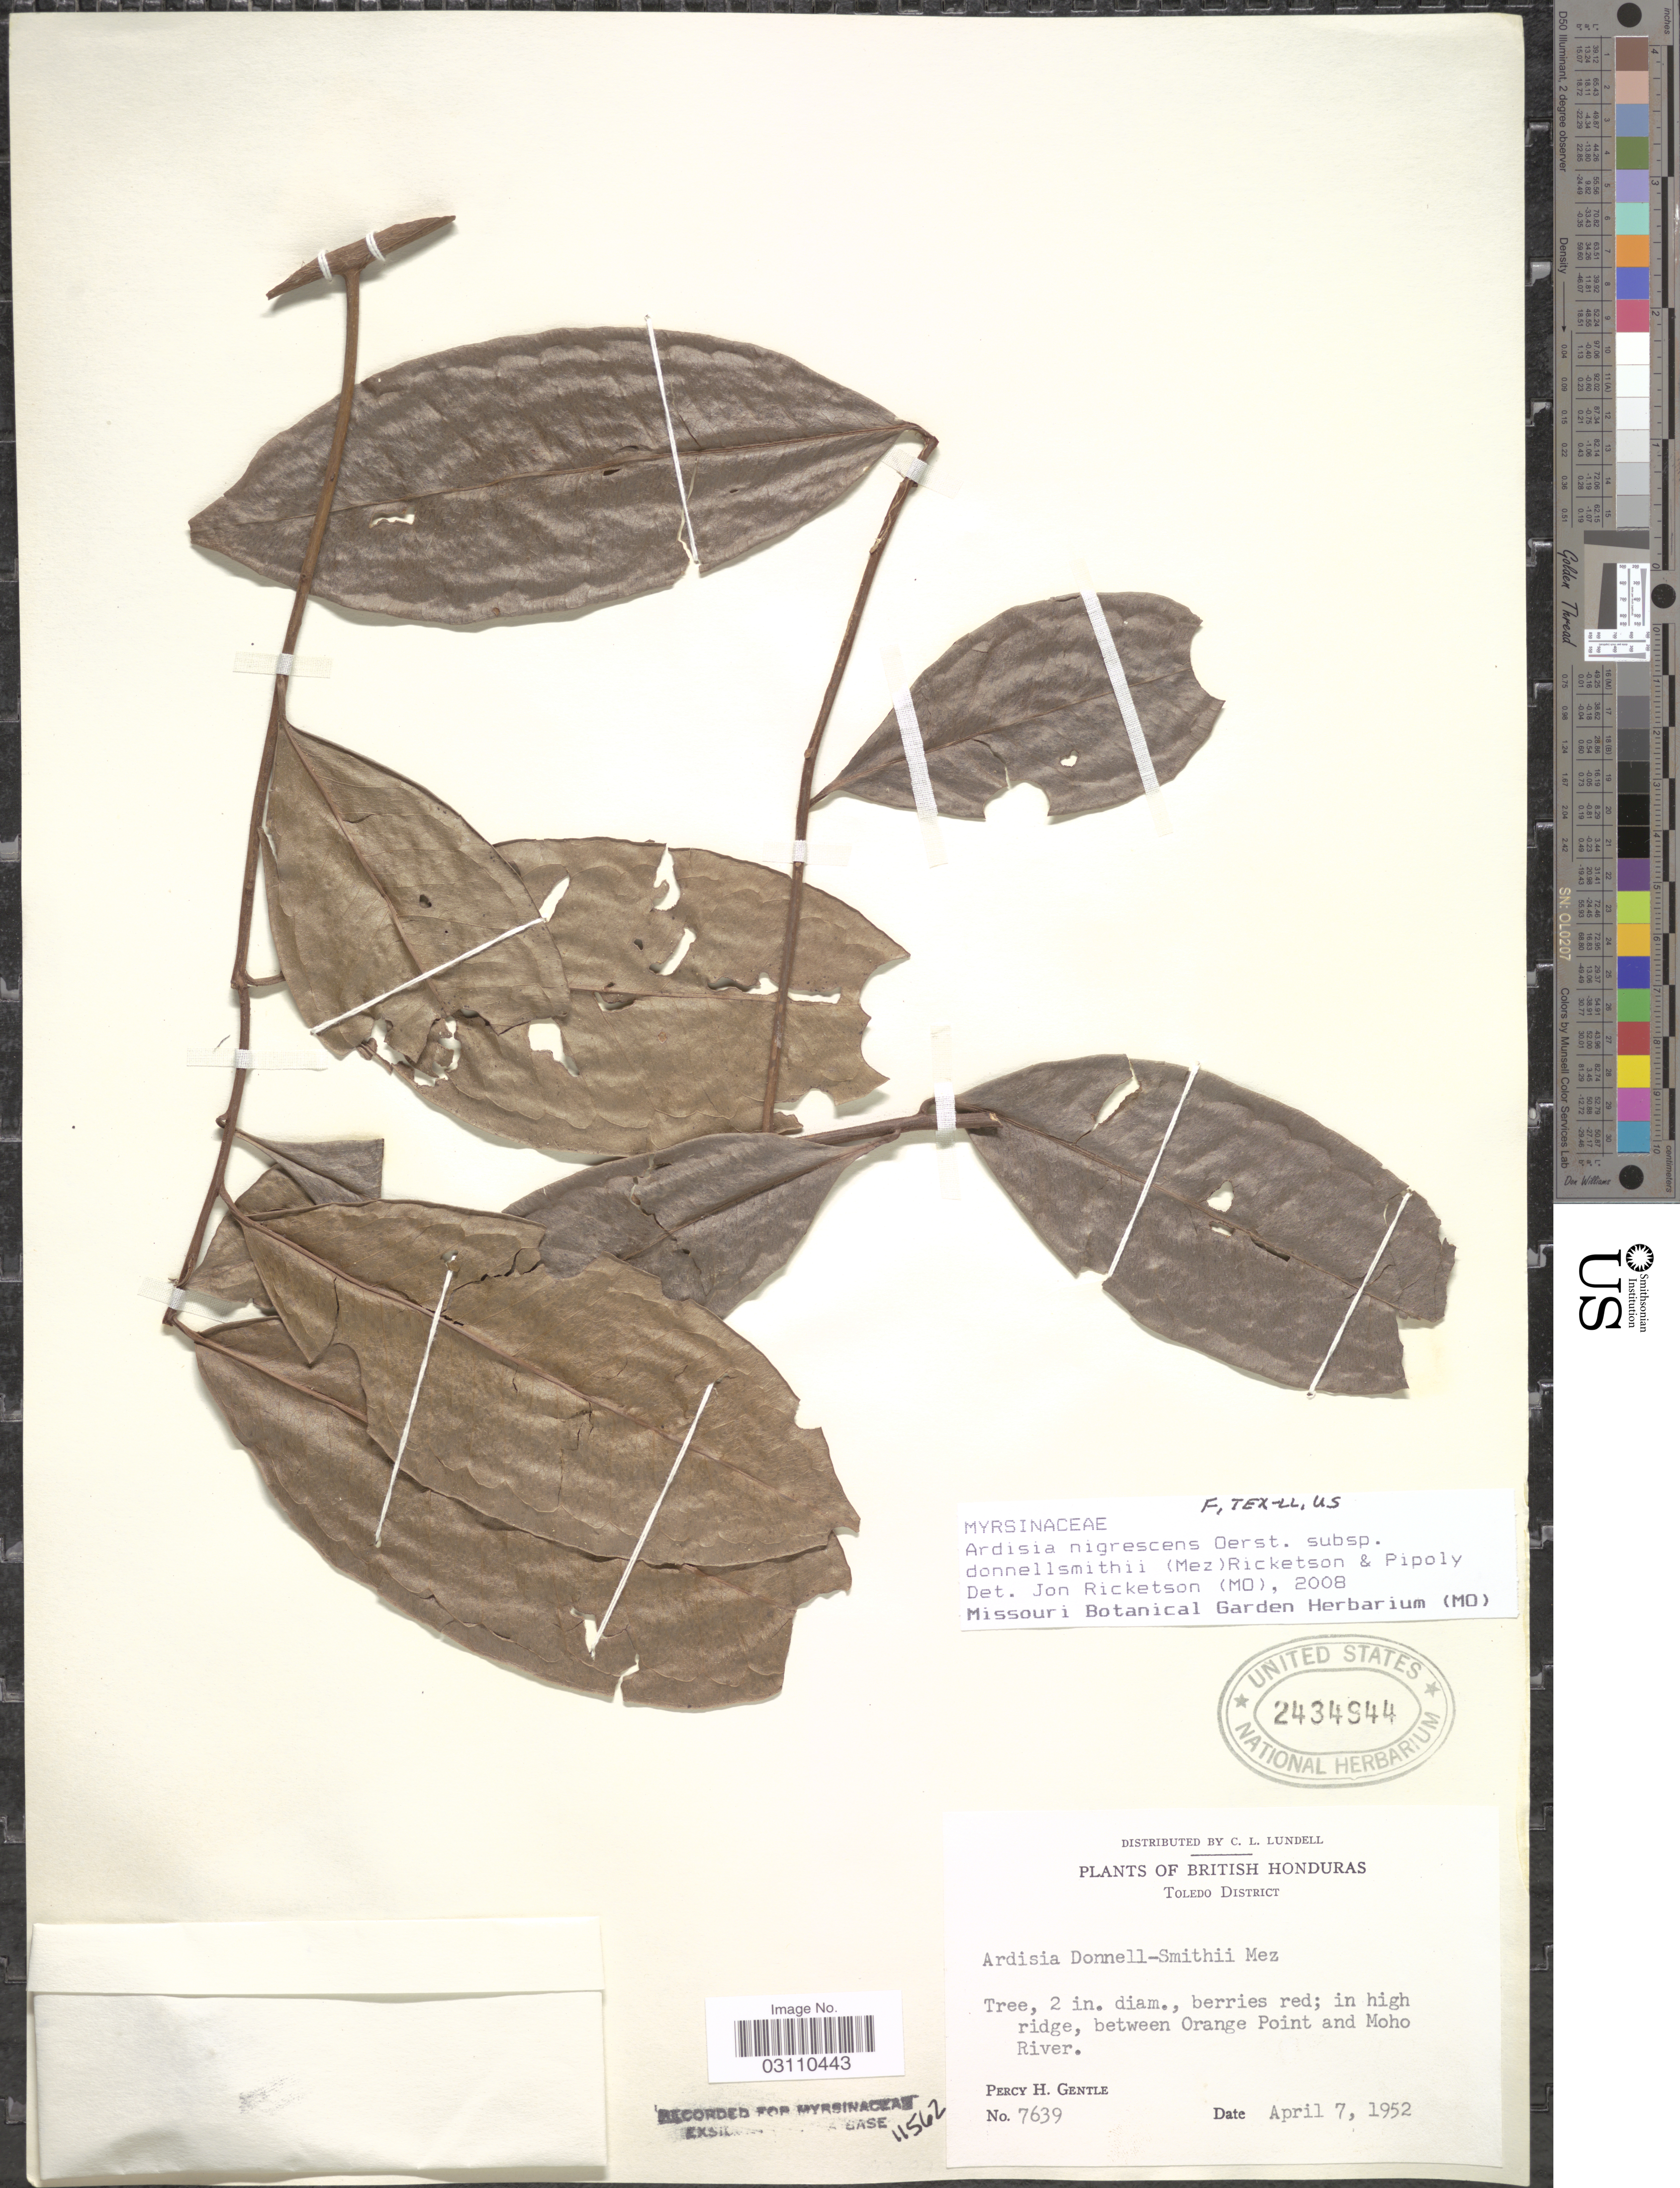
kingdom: Plantae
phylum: Tracheophyta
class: Magnoliopsida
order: Ericales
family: Primulaceae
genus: Ardisia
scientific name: Ardisia nigrescens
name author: Oerst.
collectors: P. H. Gentle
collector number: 7639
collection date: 1952-04-07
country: Belize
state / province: Toledo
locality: British Honduras. Toledo District. In high ridge, between Orange Point and Moho River.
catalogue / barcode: US 2434944